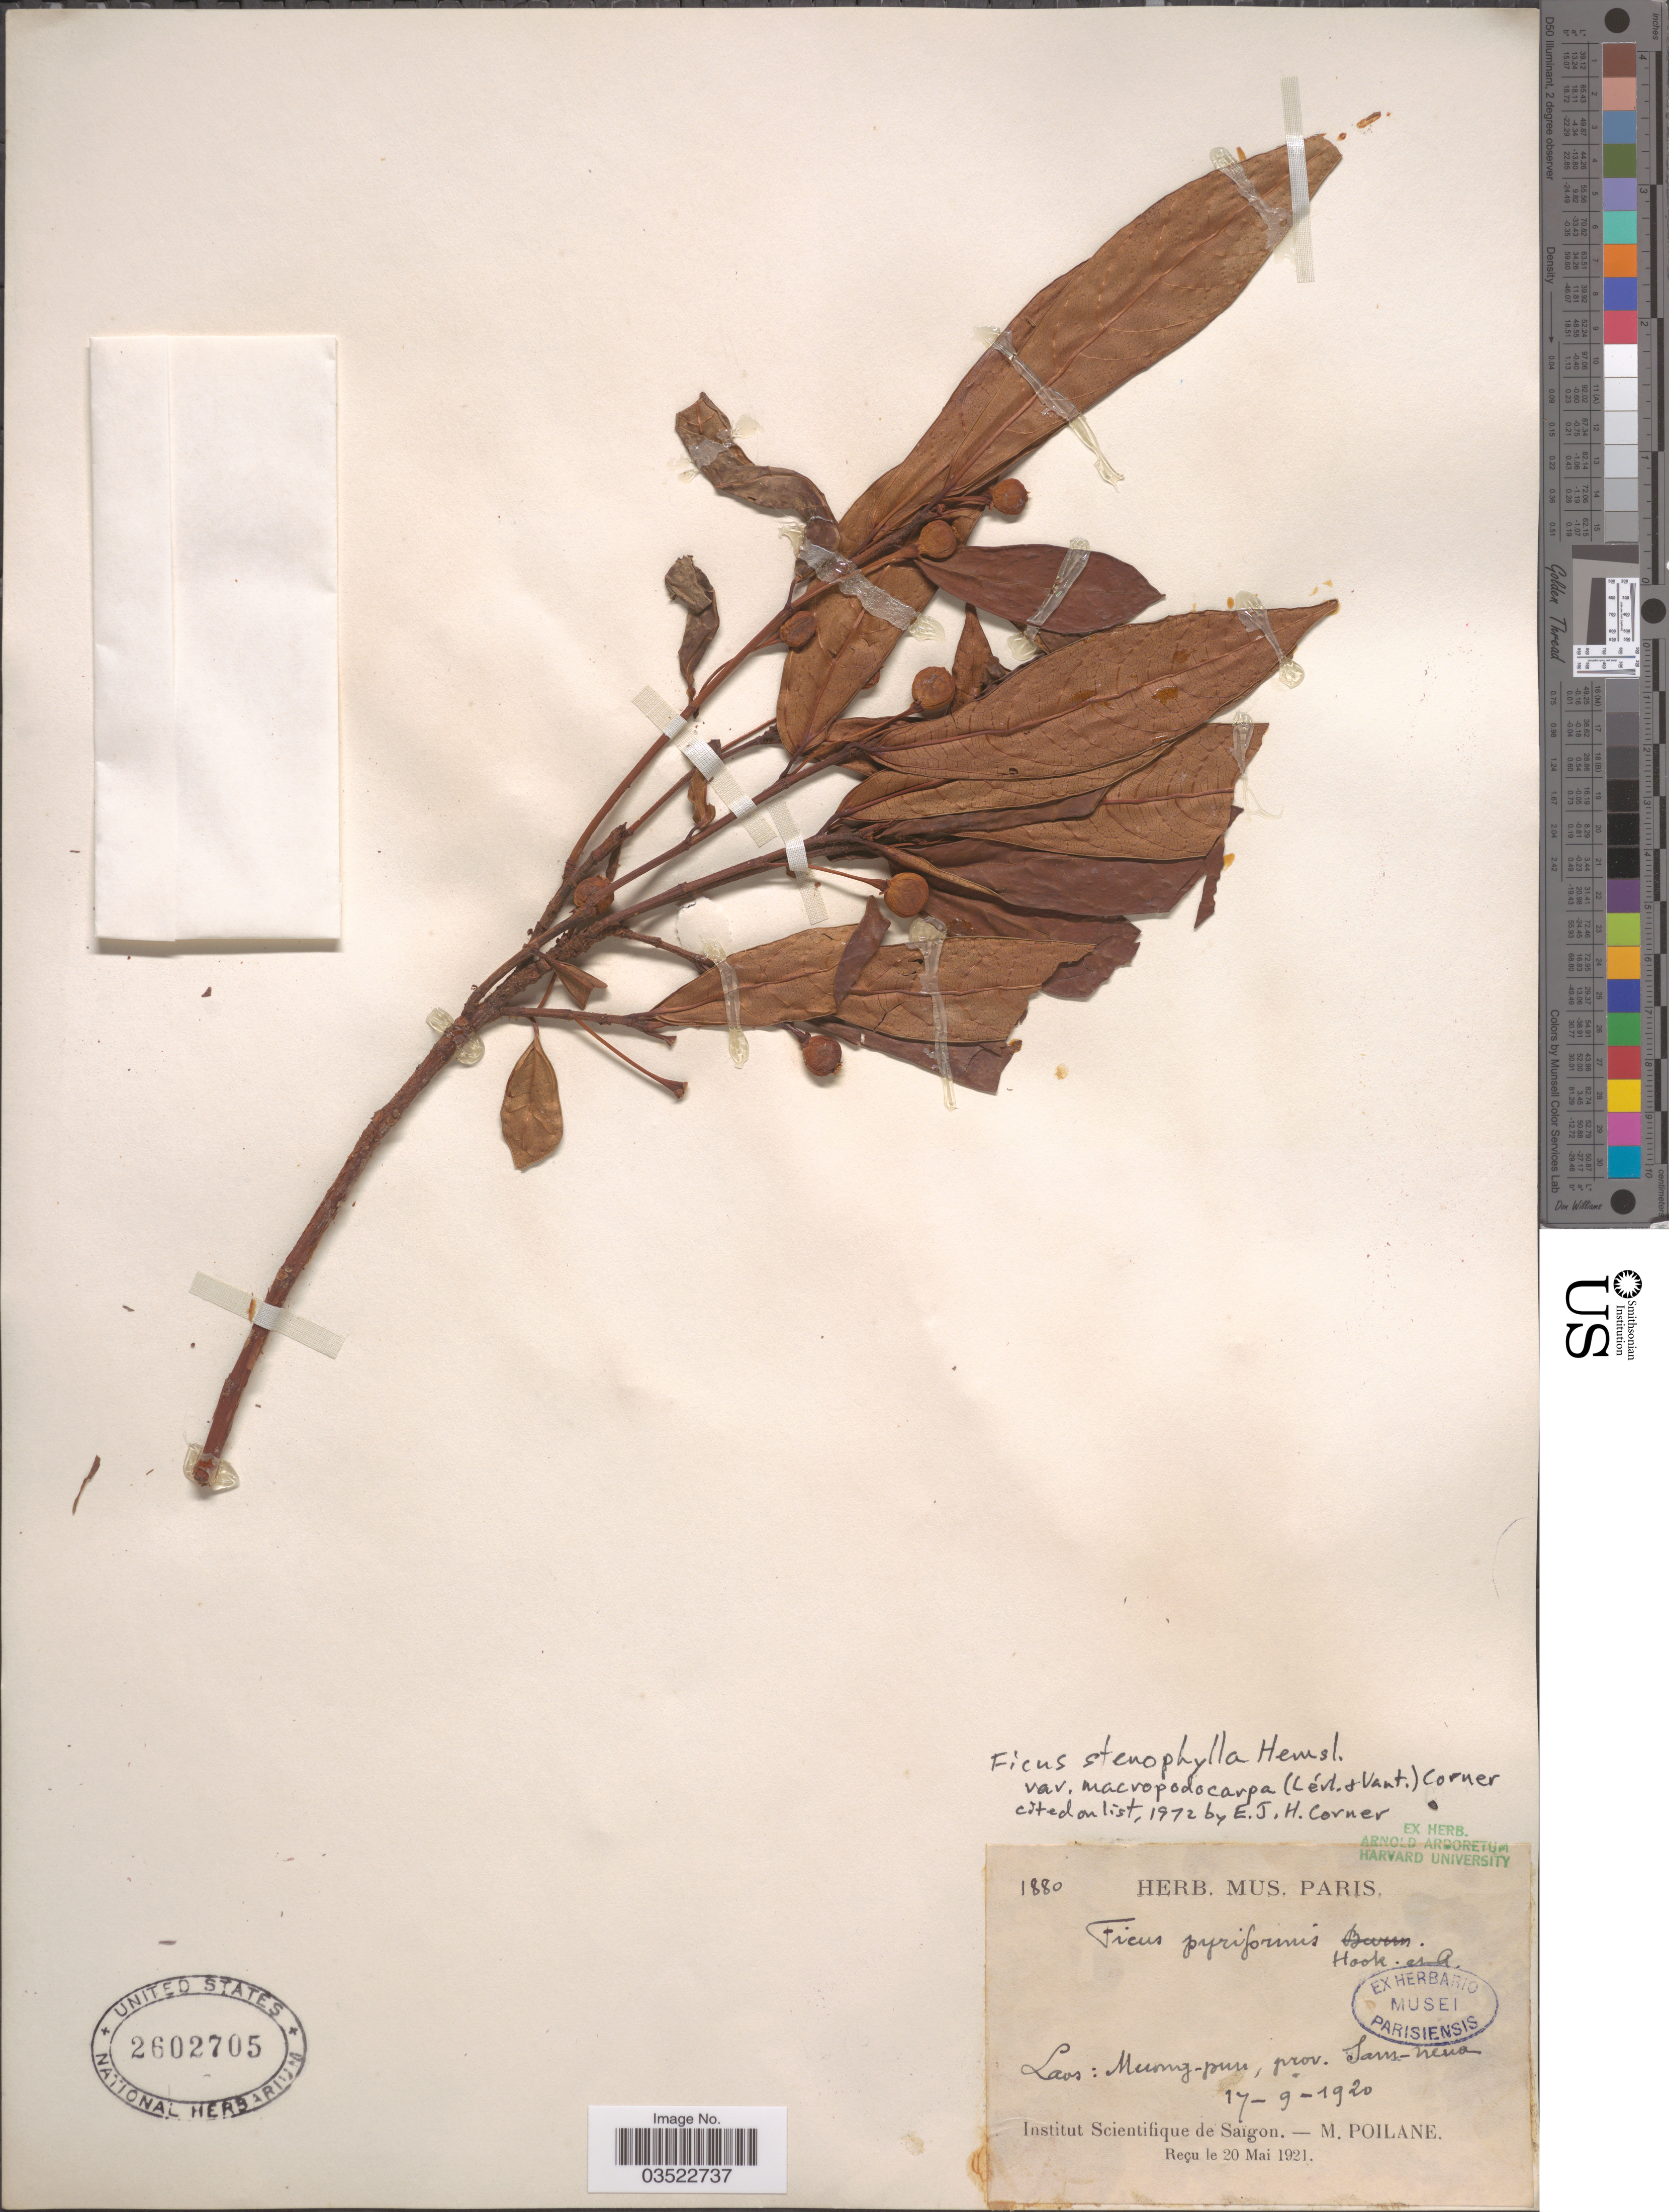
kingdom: Plantae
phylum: Tracheophyta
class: Magnoliopsida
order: Rosales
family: Moraceae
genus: Ficus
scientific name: Ficus stenophylla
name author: Hemsl.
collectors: M. Poilane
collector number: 1880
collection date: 1920-09-17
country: Laos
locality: Merong-puri, [interpreted] prov. Sam-Neua.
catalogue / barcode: US 2602705